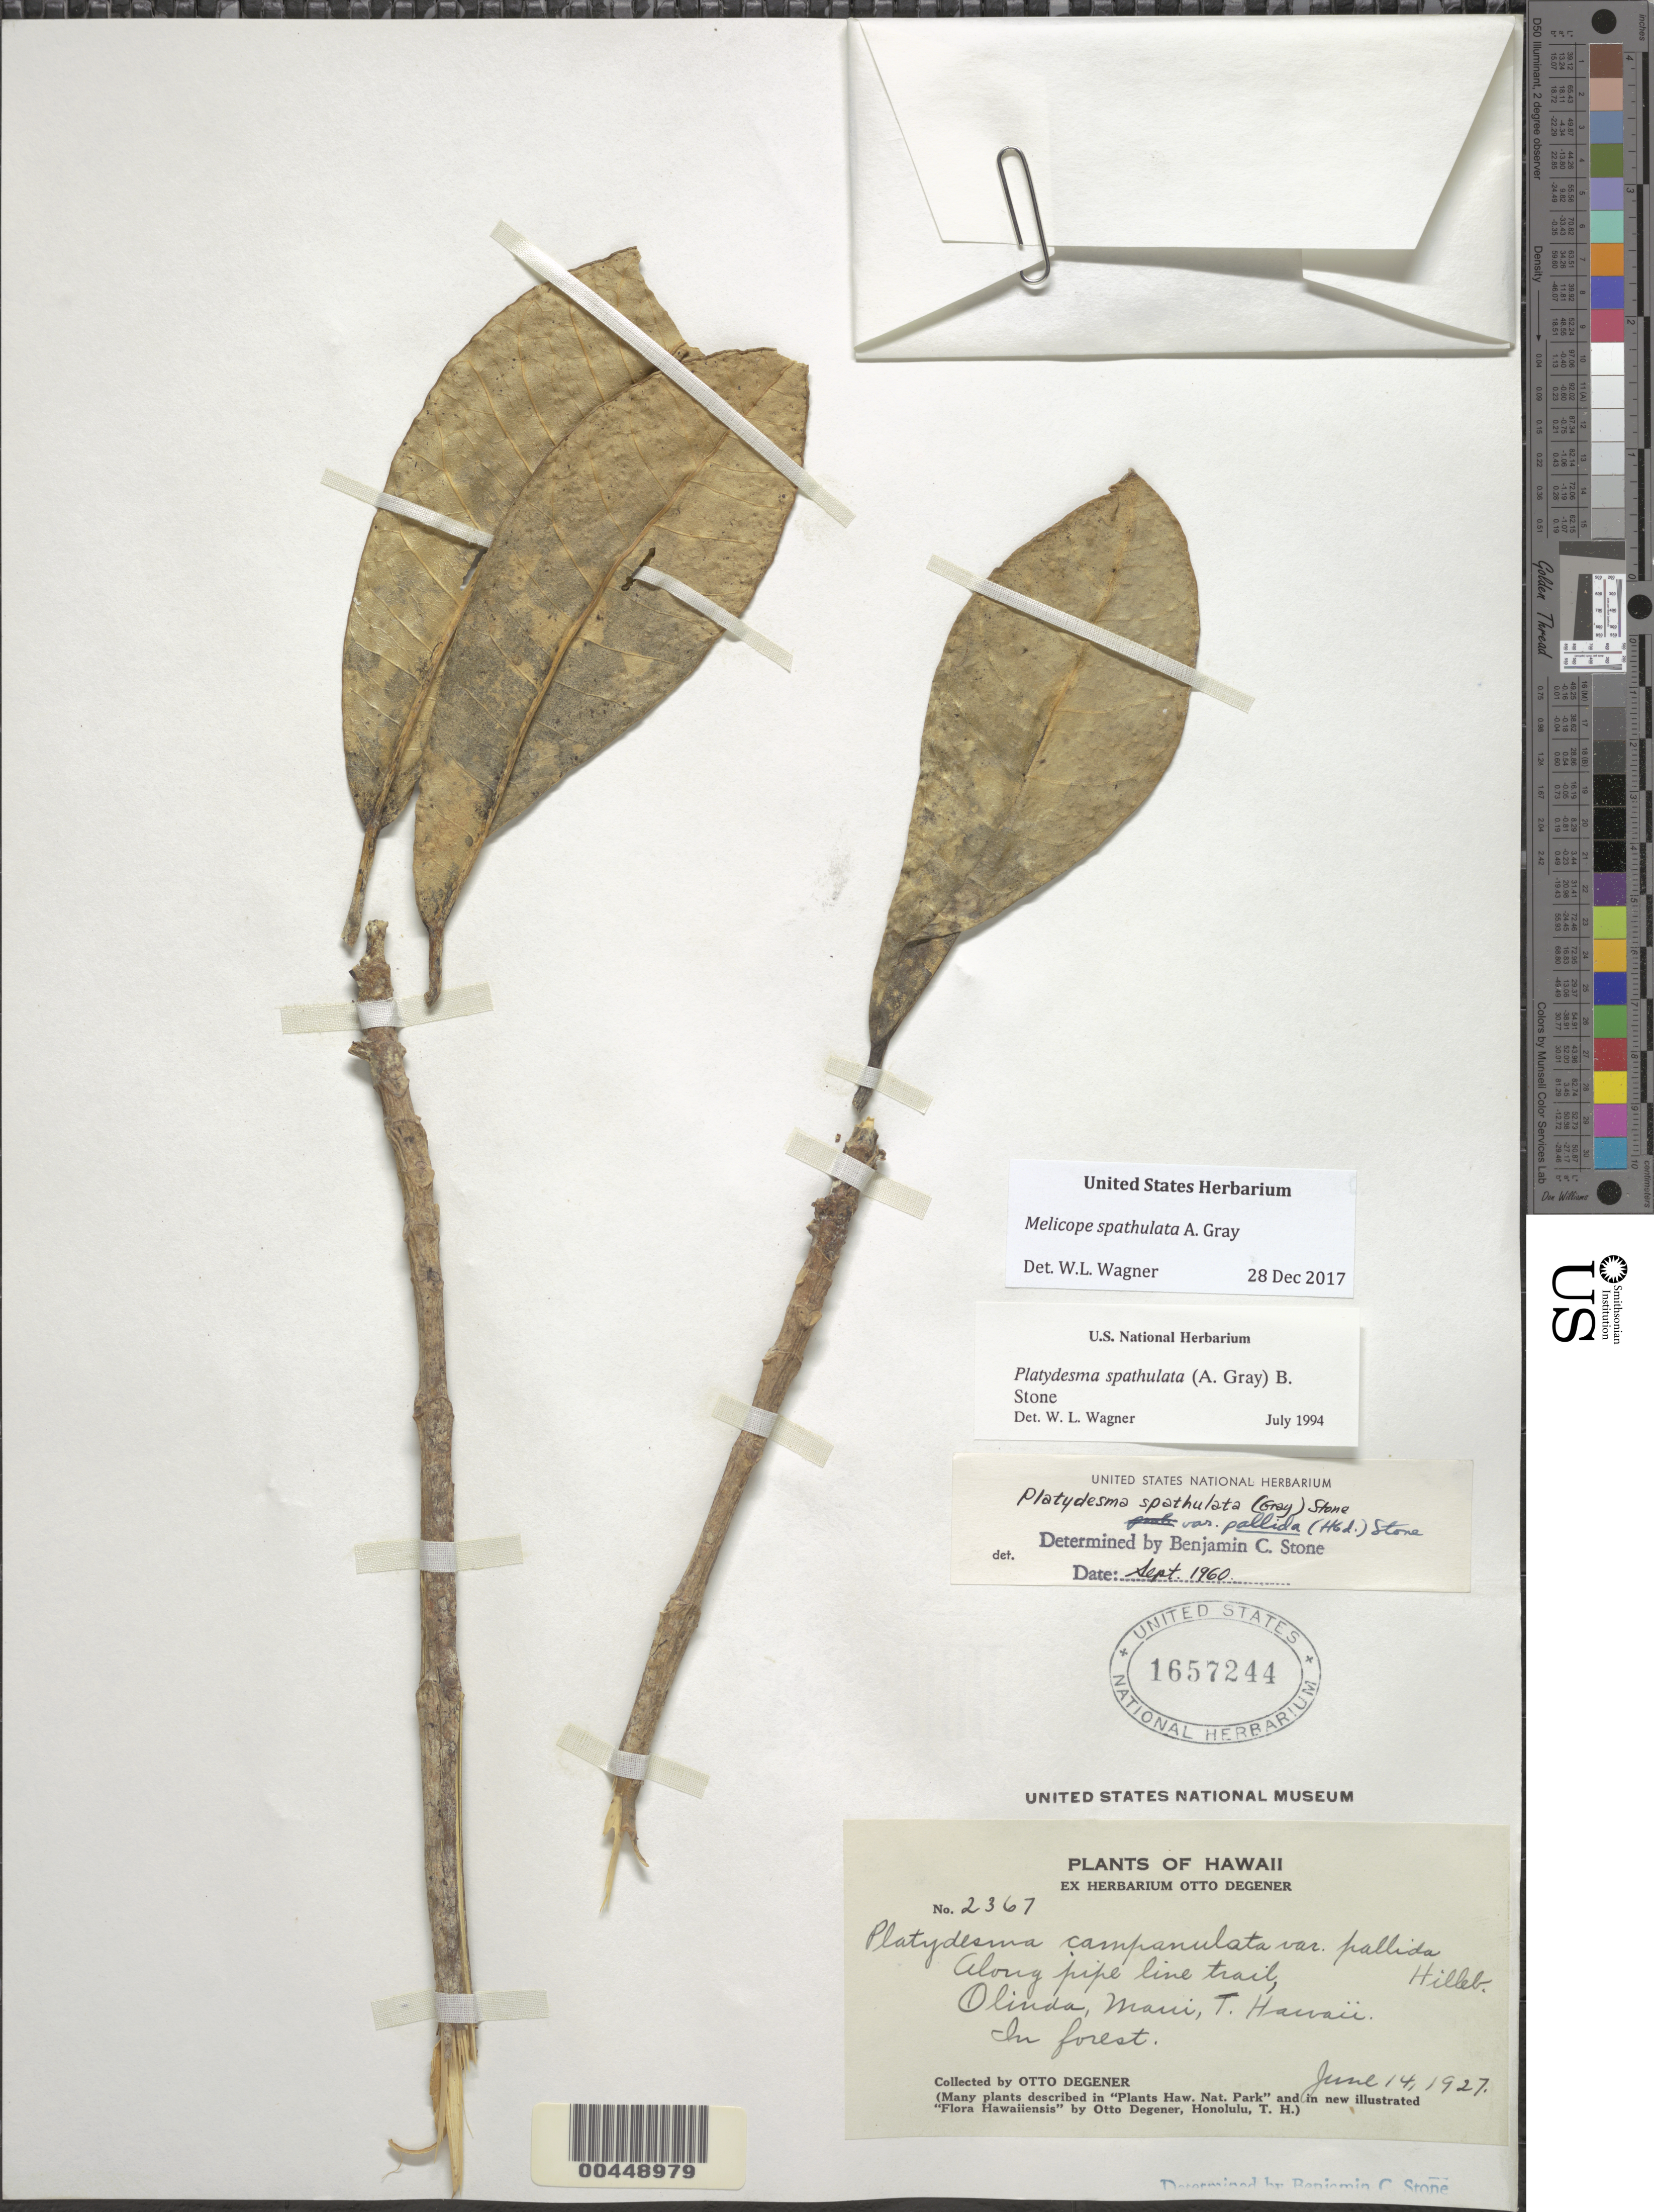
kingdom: Plantae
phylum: Tracheophyta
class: Magnoliopsida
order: Sapindales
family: Rutaceae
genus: Melicope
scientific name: Melicope spathulata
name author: A. Gray in Wilkes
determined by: Wagner, W. L., (BOT), Smithsonian Institution - National Museum of Natural History (UNITED STATES)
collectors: O. Degener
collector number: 2367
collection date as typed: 14 Jun 1927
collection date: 1927-06-14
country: United States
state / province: Hawaii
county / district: Maui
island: Maui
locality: Olinda, along pipe line trail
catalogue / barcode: US 1657244